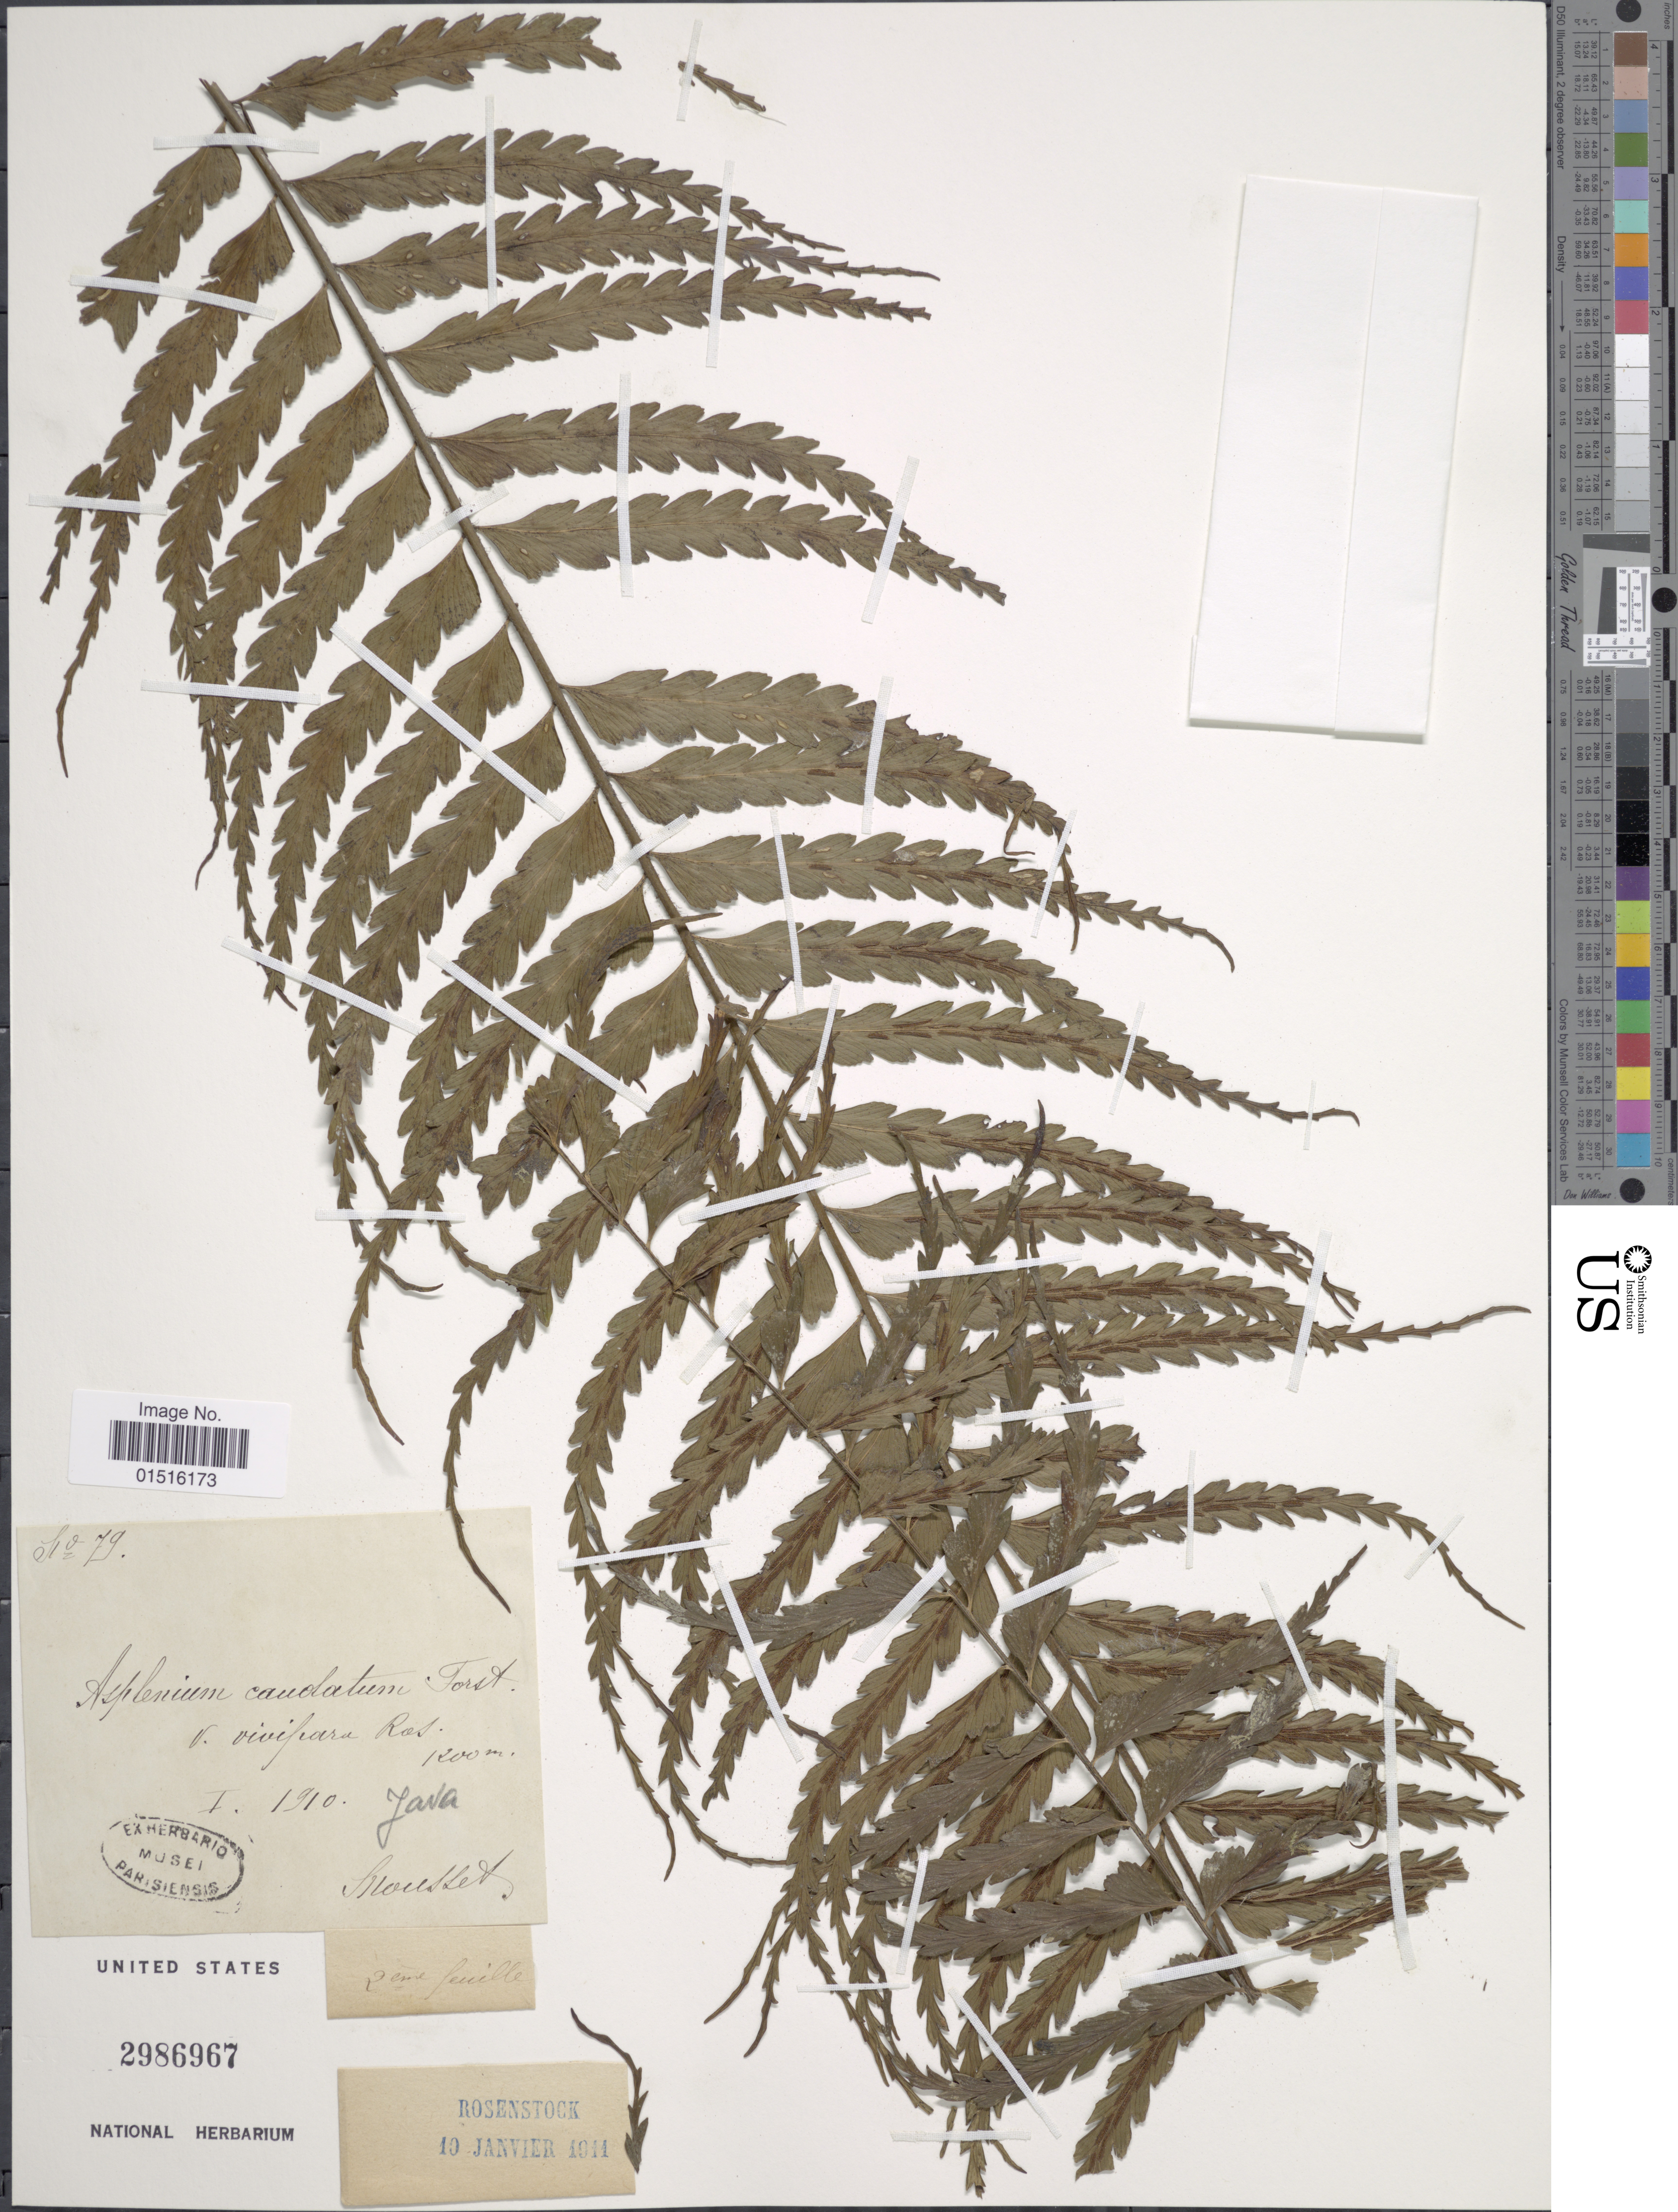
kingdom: Plantae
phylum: Tracheophyta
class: Polypodiopsida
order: Polypodiales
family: Aspleniaceae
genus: Asplenium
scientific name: Asplenium truncatum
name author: Blume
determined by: Salgado, A. E.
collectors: Mousset, --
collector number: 79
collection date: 1910-01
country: Indonesia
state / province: Java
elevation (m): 1200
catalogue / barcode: US 2986967